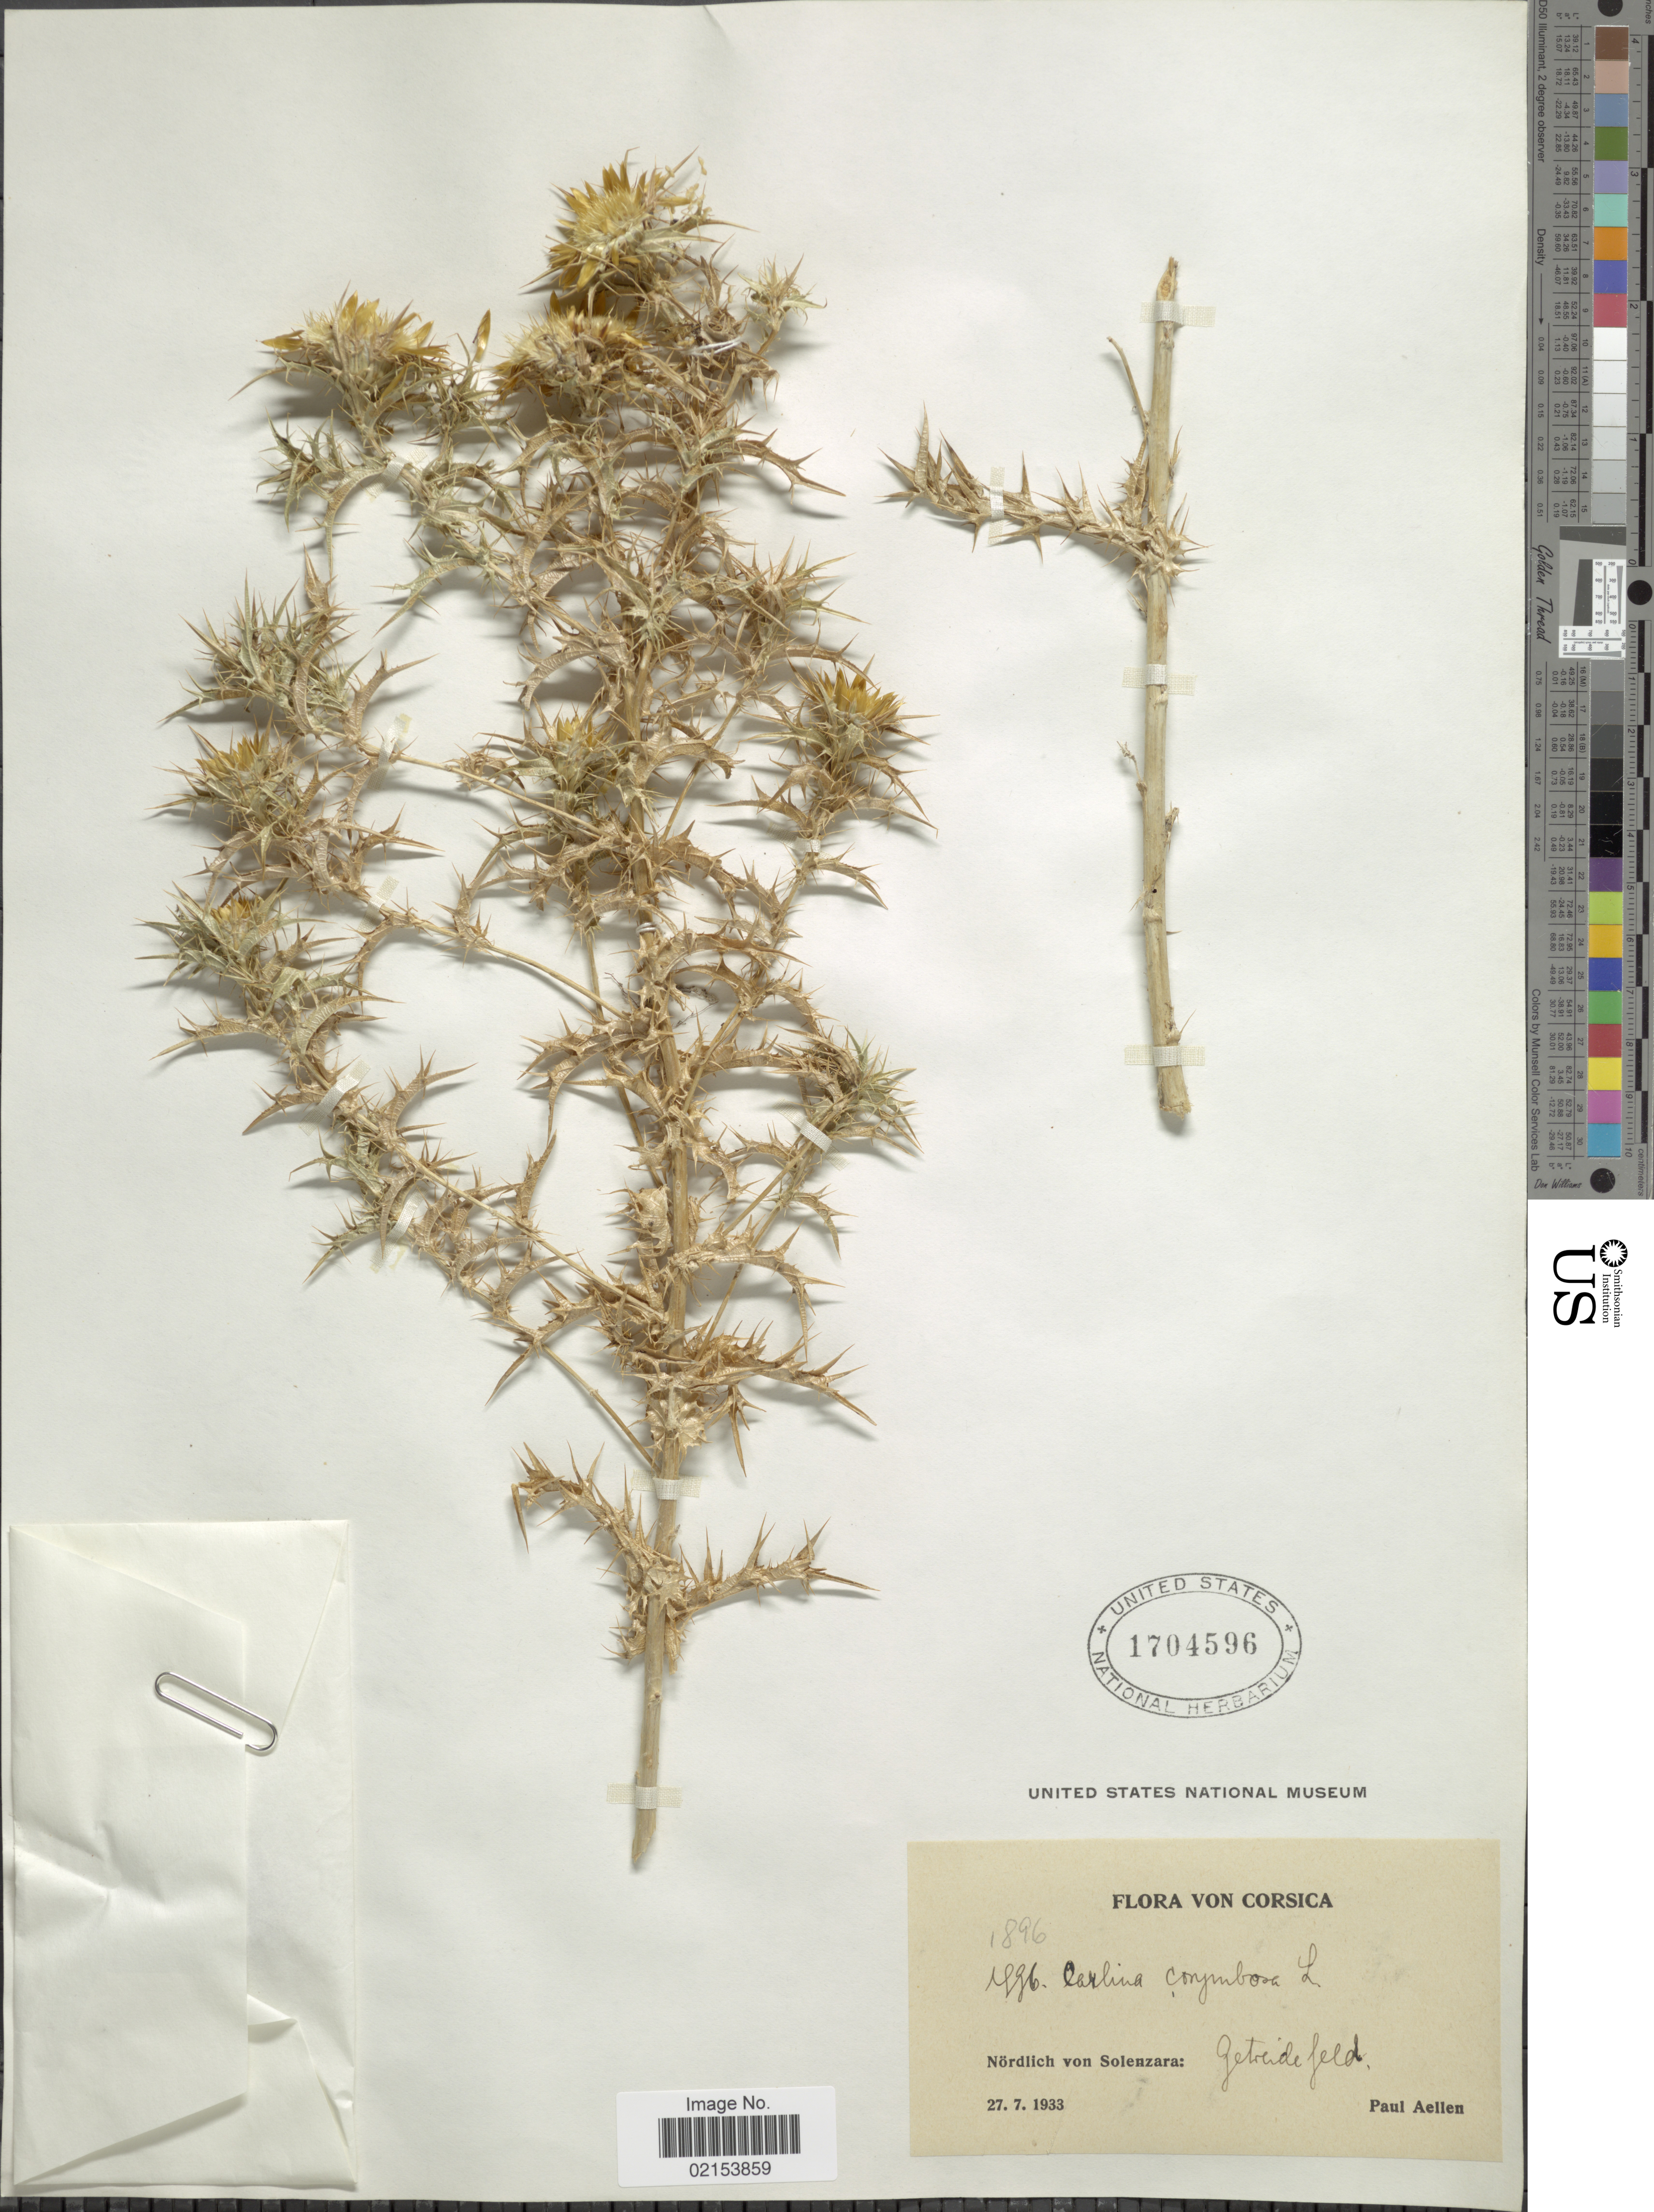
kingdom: Plantae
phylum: Tracheophyta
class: Magnoliopsida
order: Asterales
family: Asteraceae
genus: Carlina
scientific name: Carlina corymbosa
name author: L.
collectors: P. Aellen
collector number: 1896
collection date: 1933-07-27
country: France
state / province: Corsica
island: Corse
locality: Nordlich von Solenzara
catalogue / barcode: US 1704596